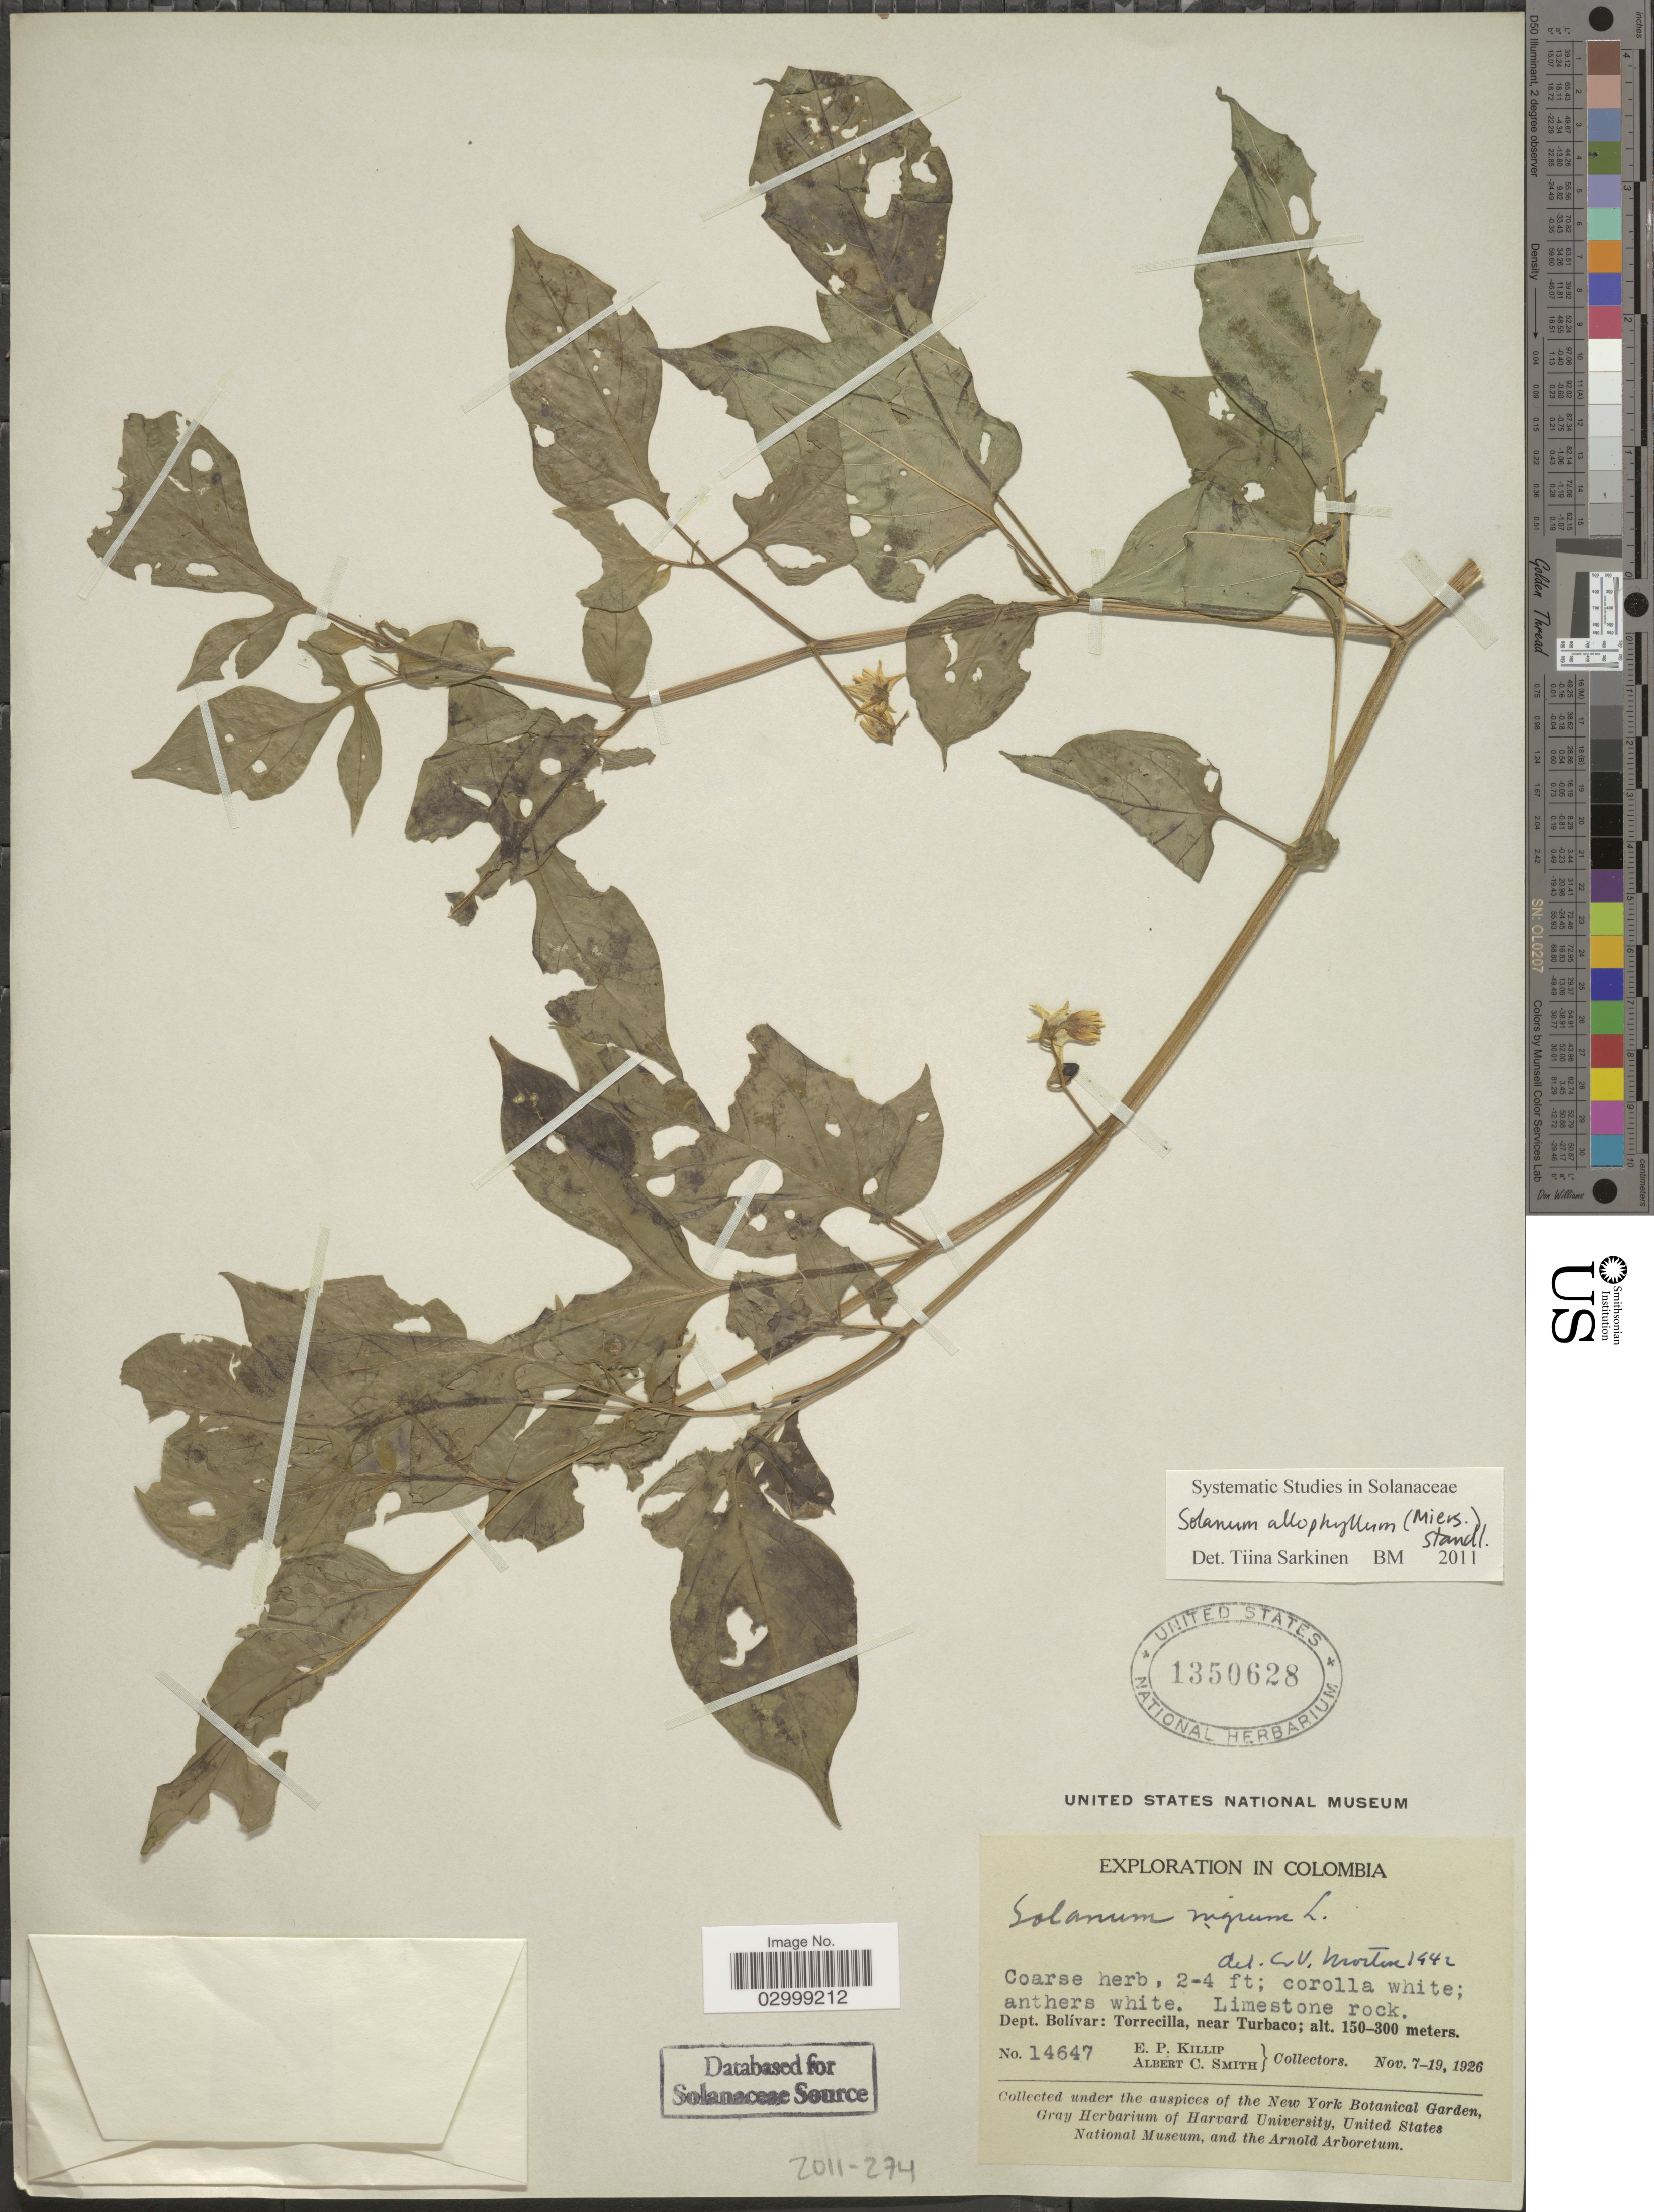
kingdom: Plantae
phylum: Tracheophyta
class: Magnoliopsida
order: Solanales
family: Solanaceae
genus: Solanum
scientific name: Solanum allophyllum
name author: (Miers) Sendtn.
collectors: E. P. Killip & A. C. Smith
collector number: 14647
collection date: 1926-11-07/1926-11-19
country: Colombia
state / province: Bolívar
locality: Dept. Bolívar: Torrecilla, near Turbaco.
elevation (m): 150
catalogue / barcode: US 1350628